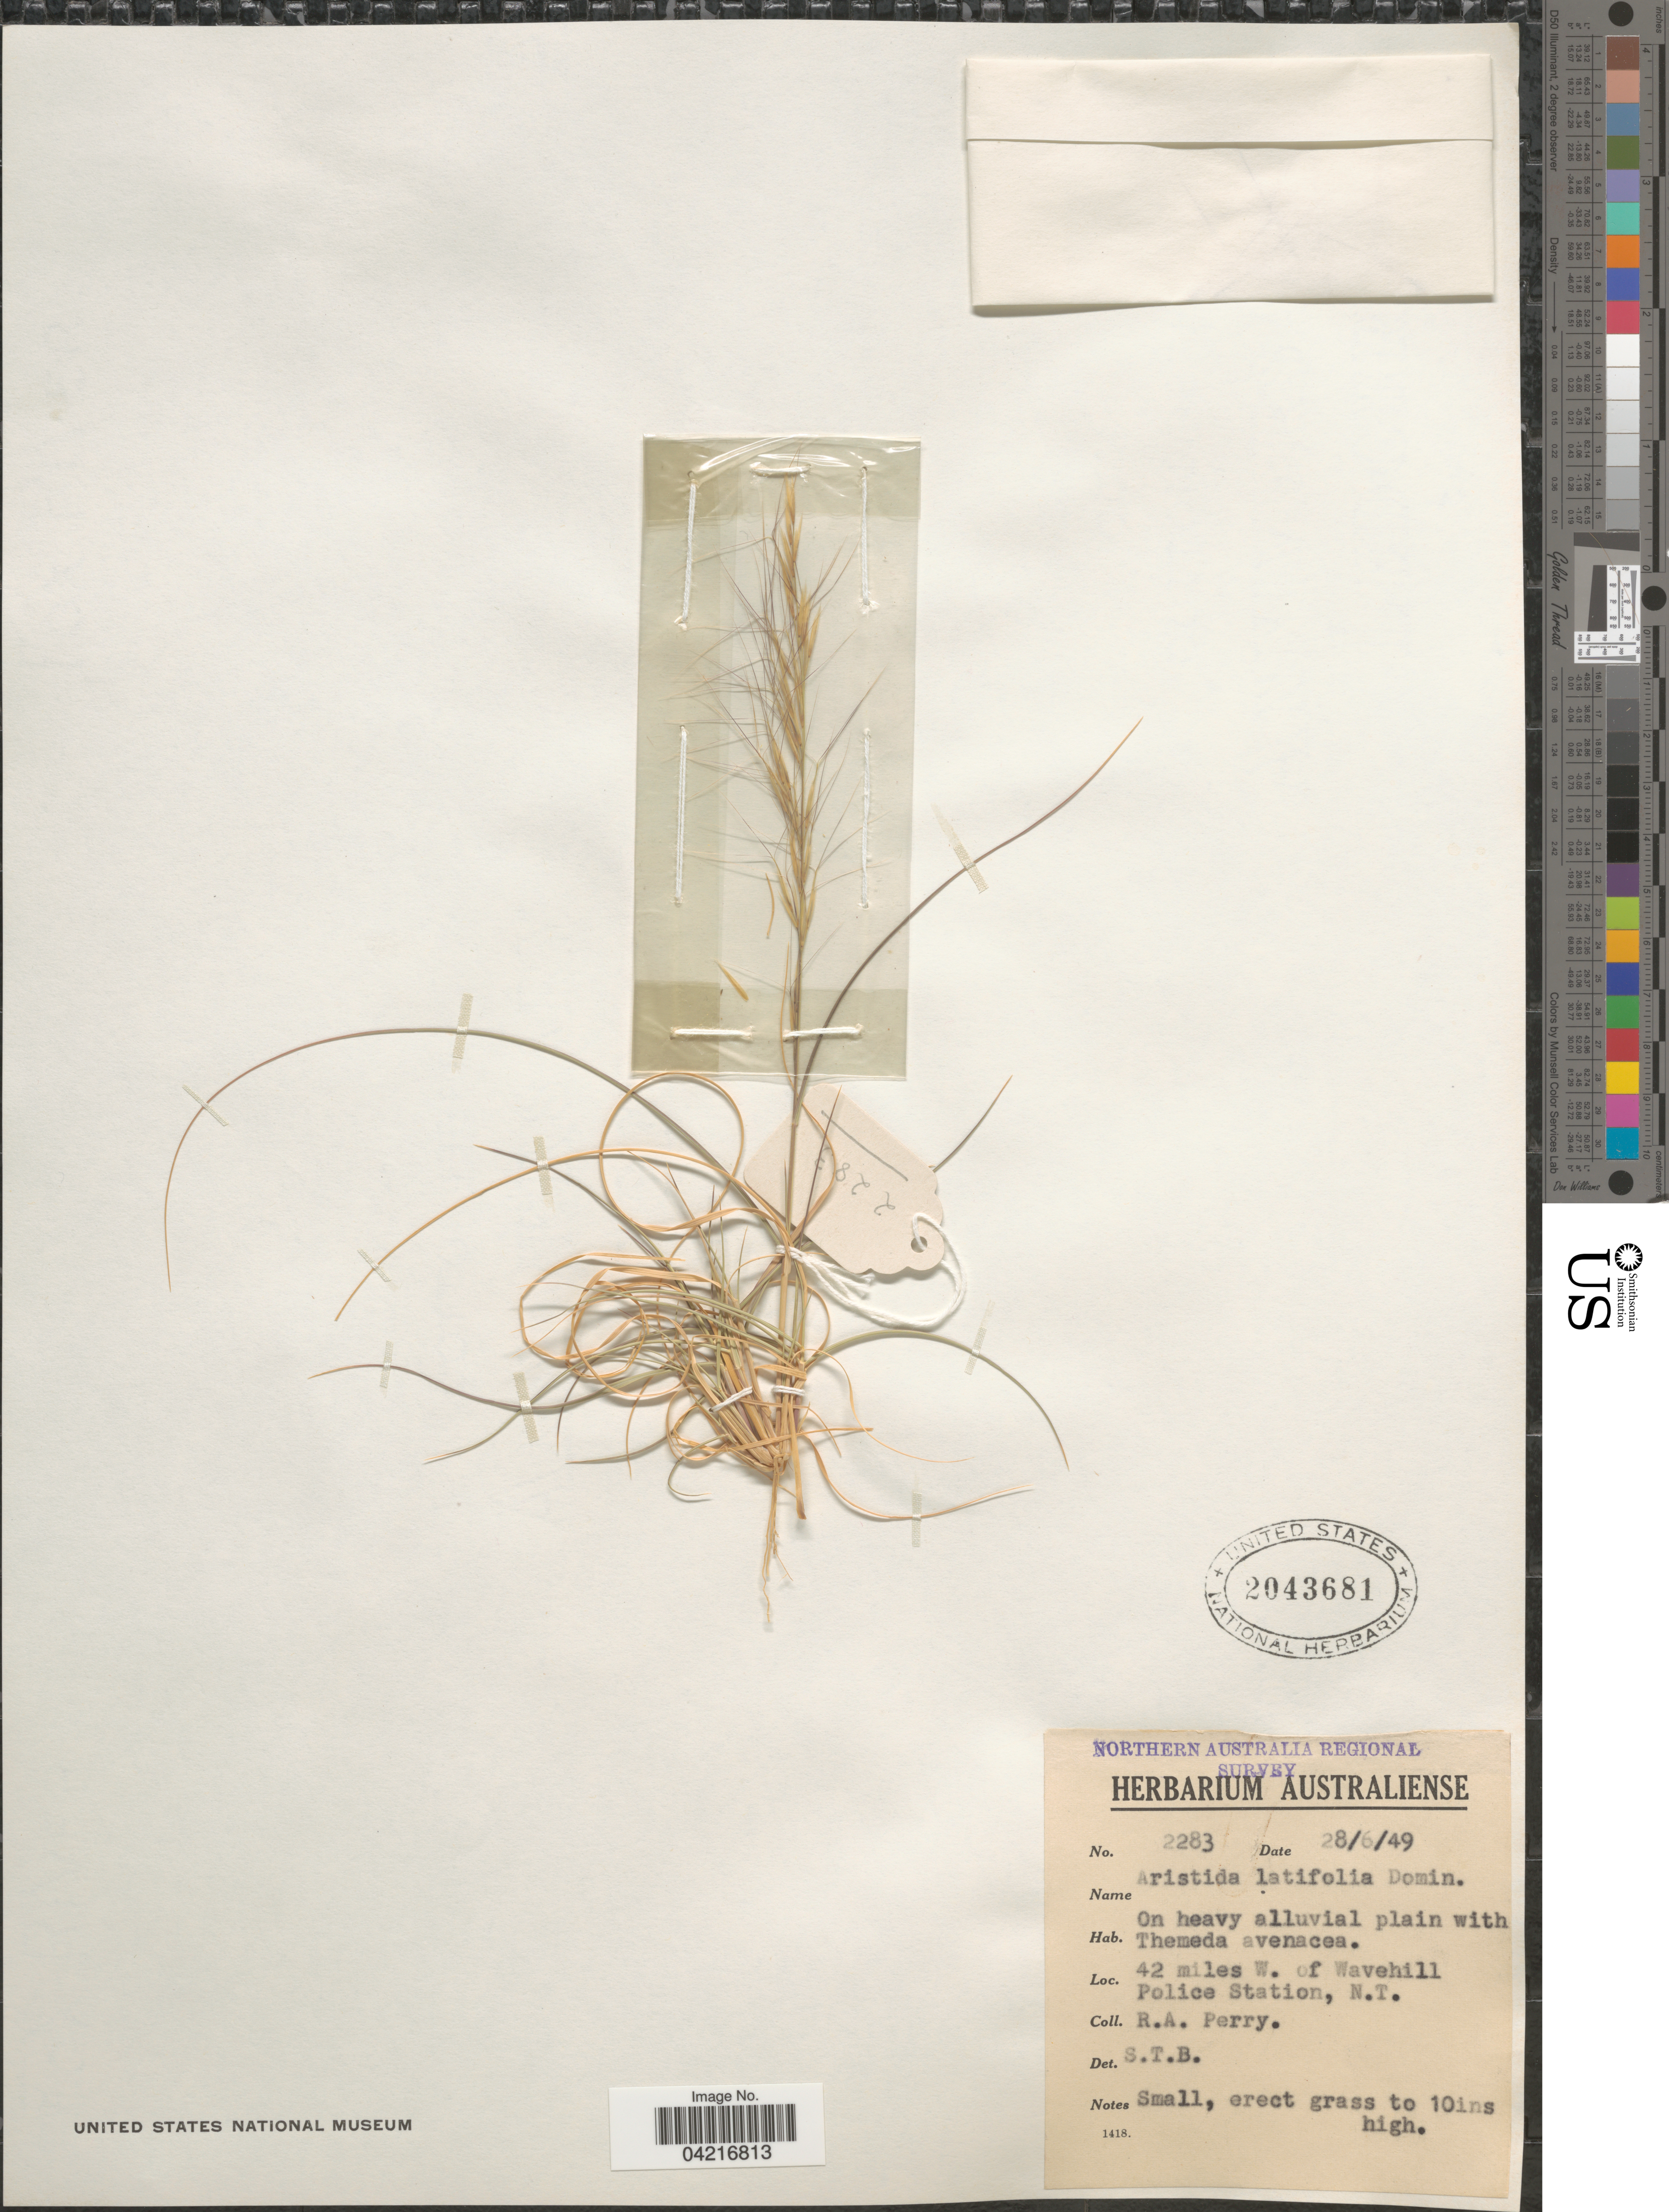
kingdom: Plantae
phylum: Tracheophyta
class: Liliopsida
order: Poales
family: Poaceae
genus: Aristida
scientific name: Aristida latifolia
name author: Domin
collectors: Perry, R. A.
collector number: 2283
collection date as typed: Transcribed d/m/y: 28/6/49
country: Australia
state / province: Northern Territory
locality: Northern Australia Regional Survey. 42 miles W. of Wavehill Police Station.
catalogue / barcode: US 2043681